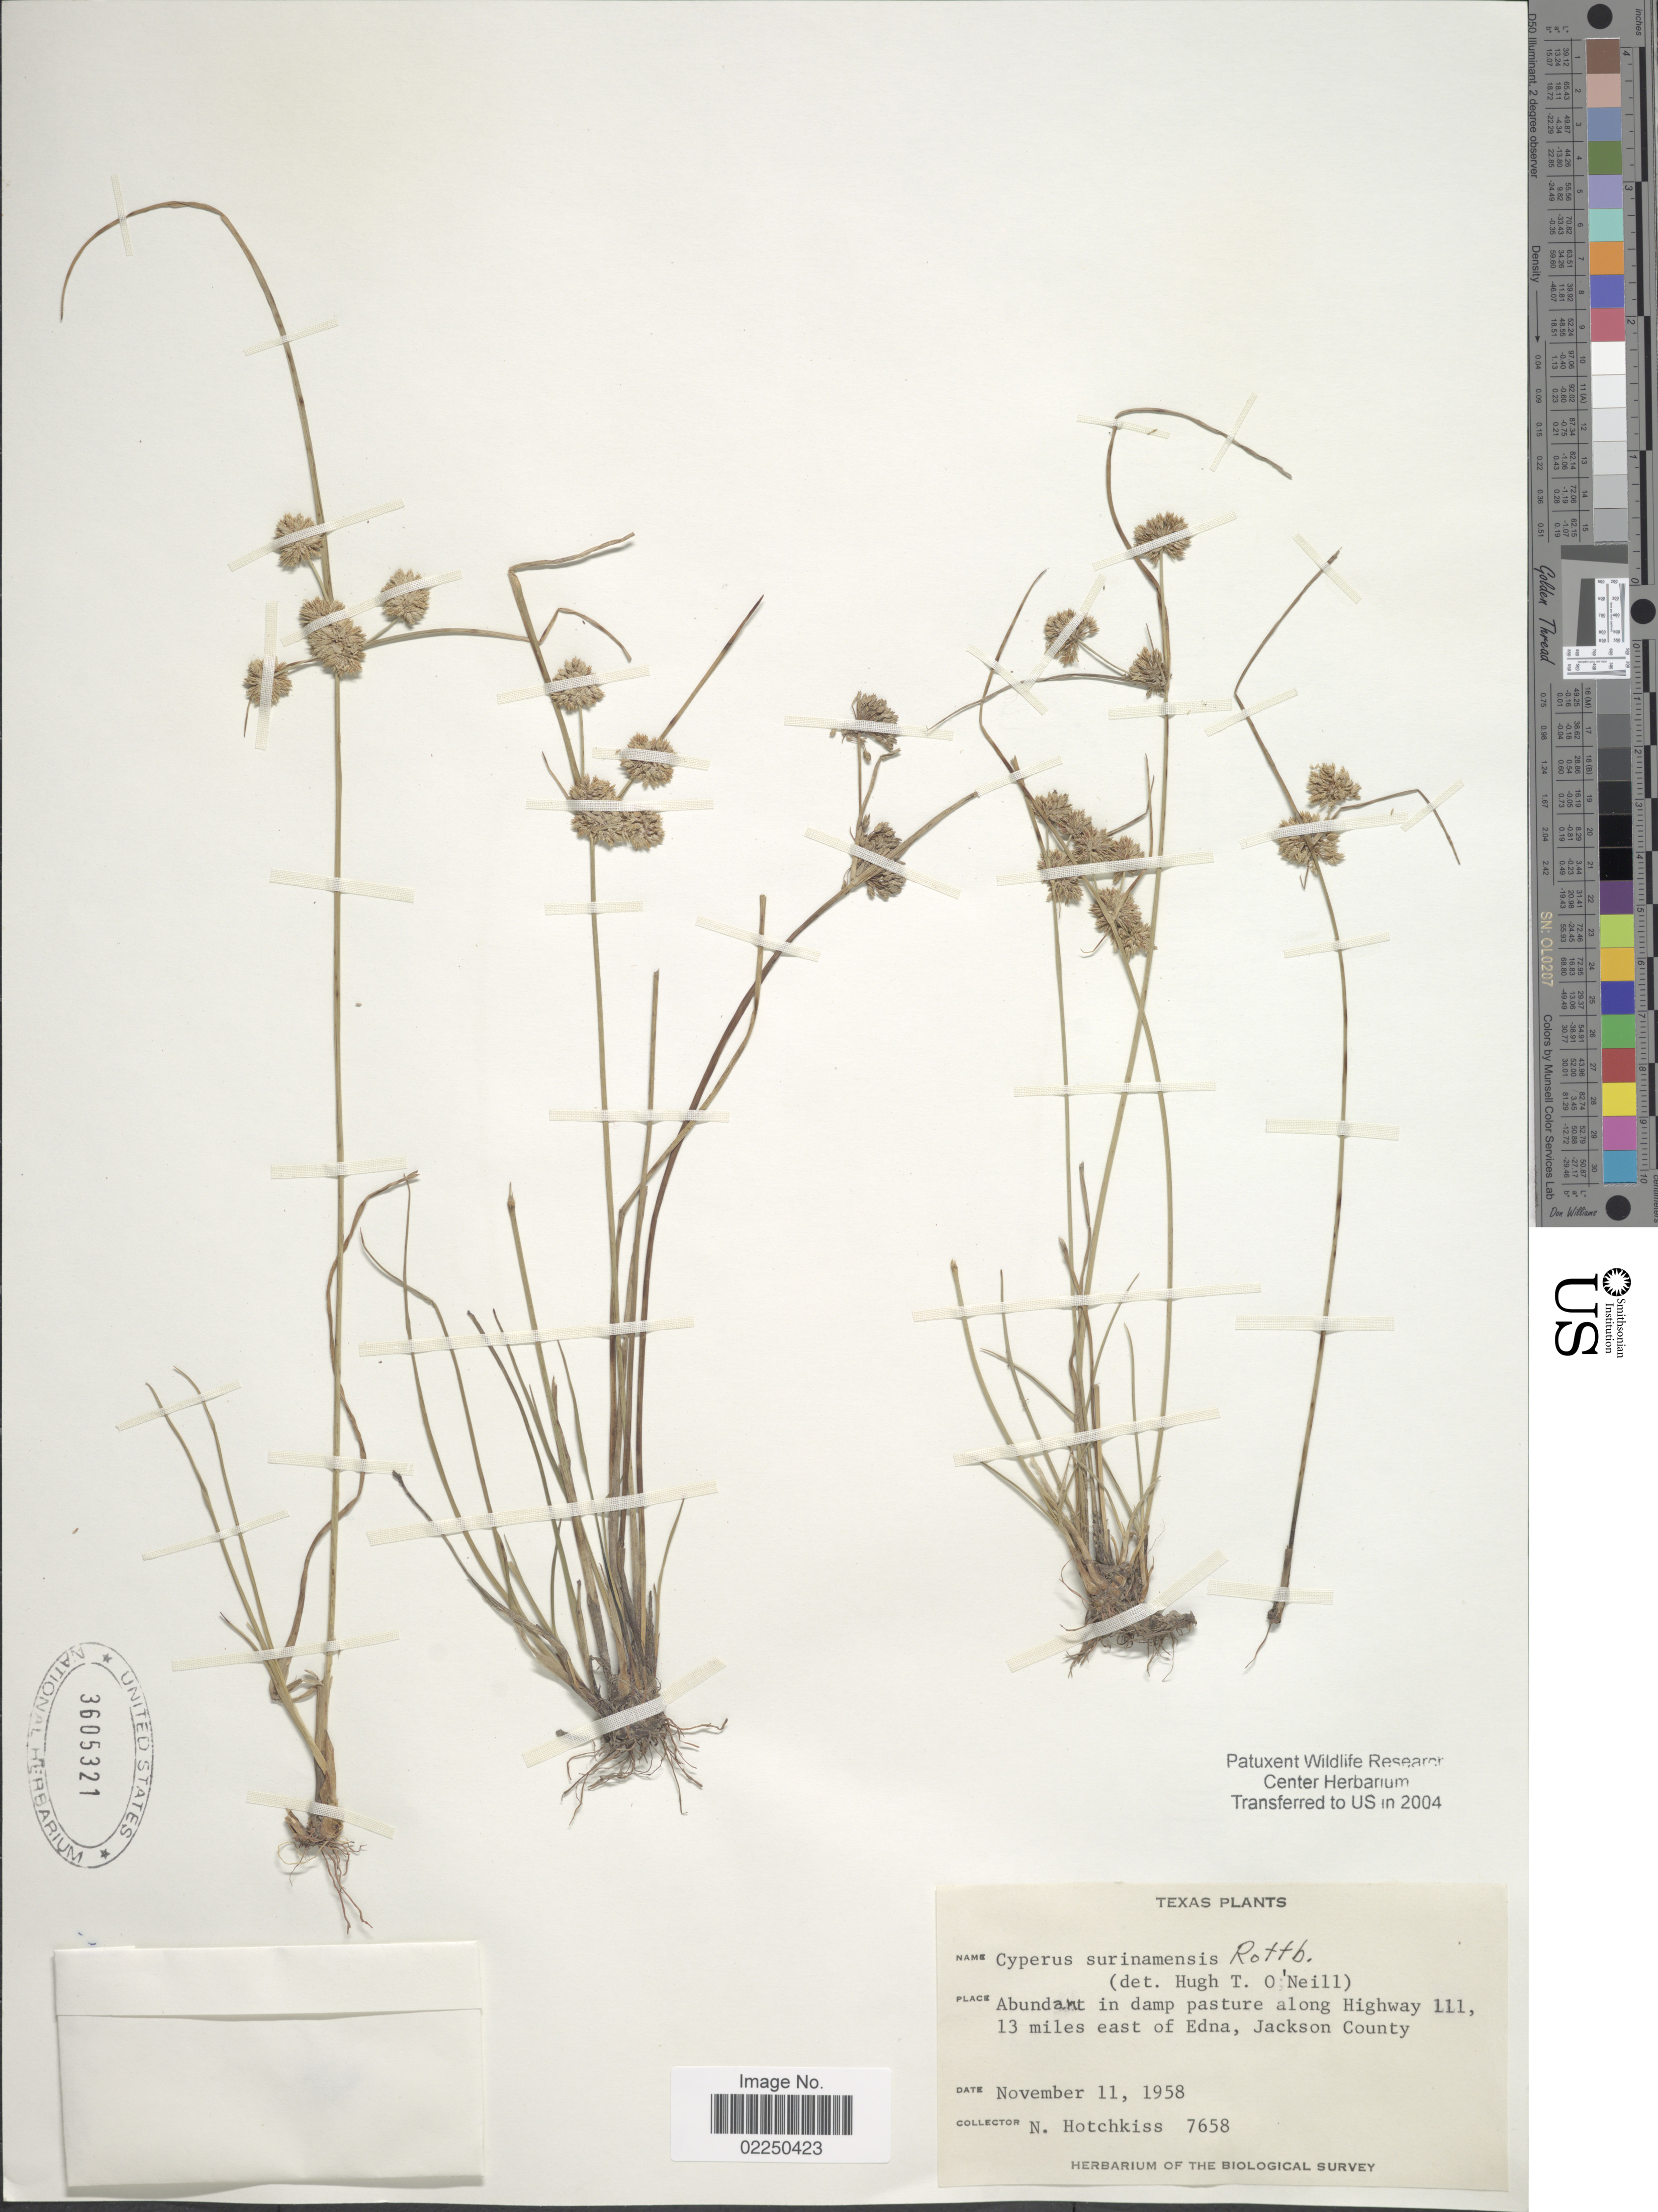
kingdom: Plantae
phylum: Tracheophyta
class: Liliopsida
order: Poales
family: Cyperaceae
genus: Cyperus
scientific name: Cyperus surinamensis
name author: Rottb.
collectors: N. Hotchkiss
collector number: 7658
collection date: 1958-11-11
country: United States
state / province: Texas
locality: along Highway 111, 13 miles east of Edna, Jackson County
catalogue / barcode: US 3605321